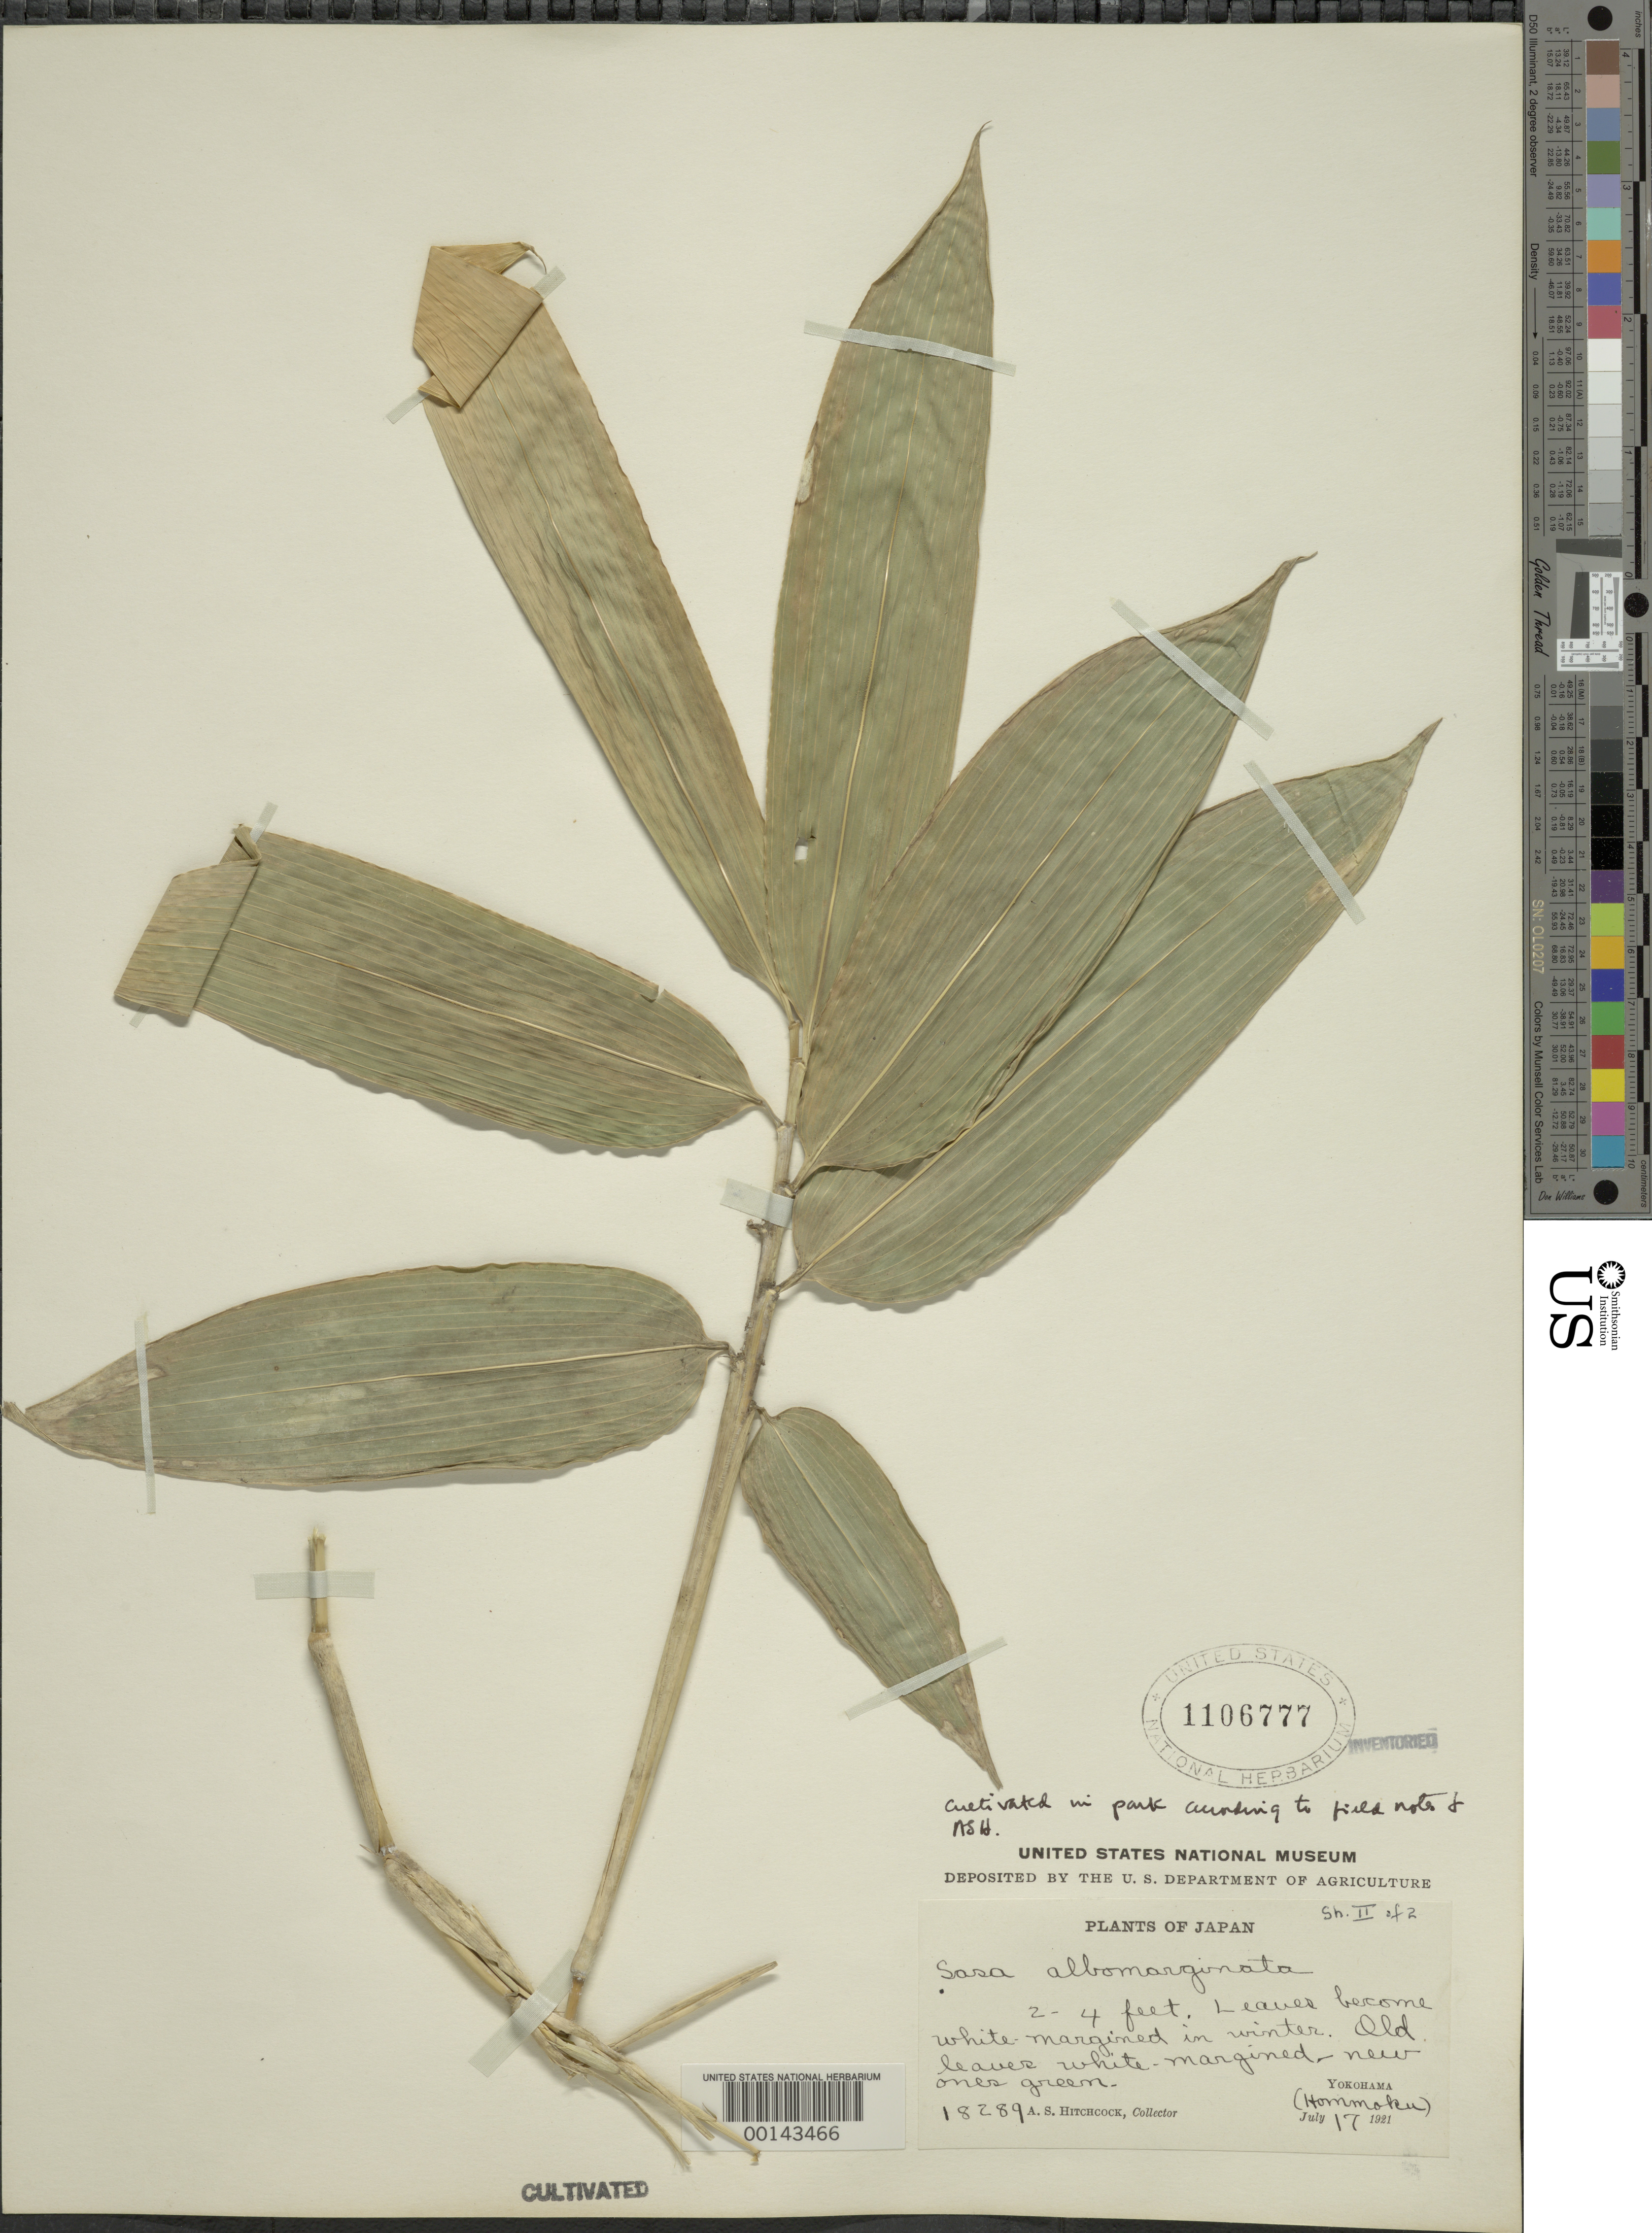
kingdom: Plantae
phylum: Tracheophyta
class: Liliopsida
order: Poales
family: Poaceae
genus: Sasa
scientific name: Sasa veitchii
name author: (Carrière) Rehder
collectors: A. S. Hitchcock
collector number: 18289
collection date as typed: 17 Jul 1921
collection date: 1921-07-17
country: Japan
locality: Yokohama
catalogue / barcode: US 1106777